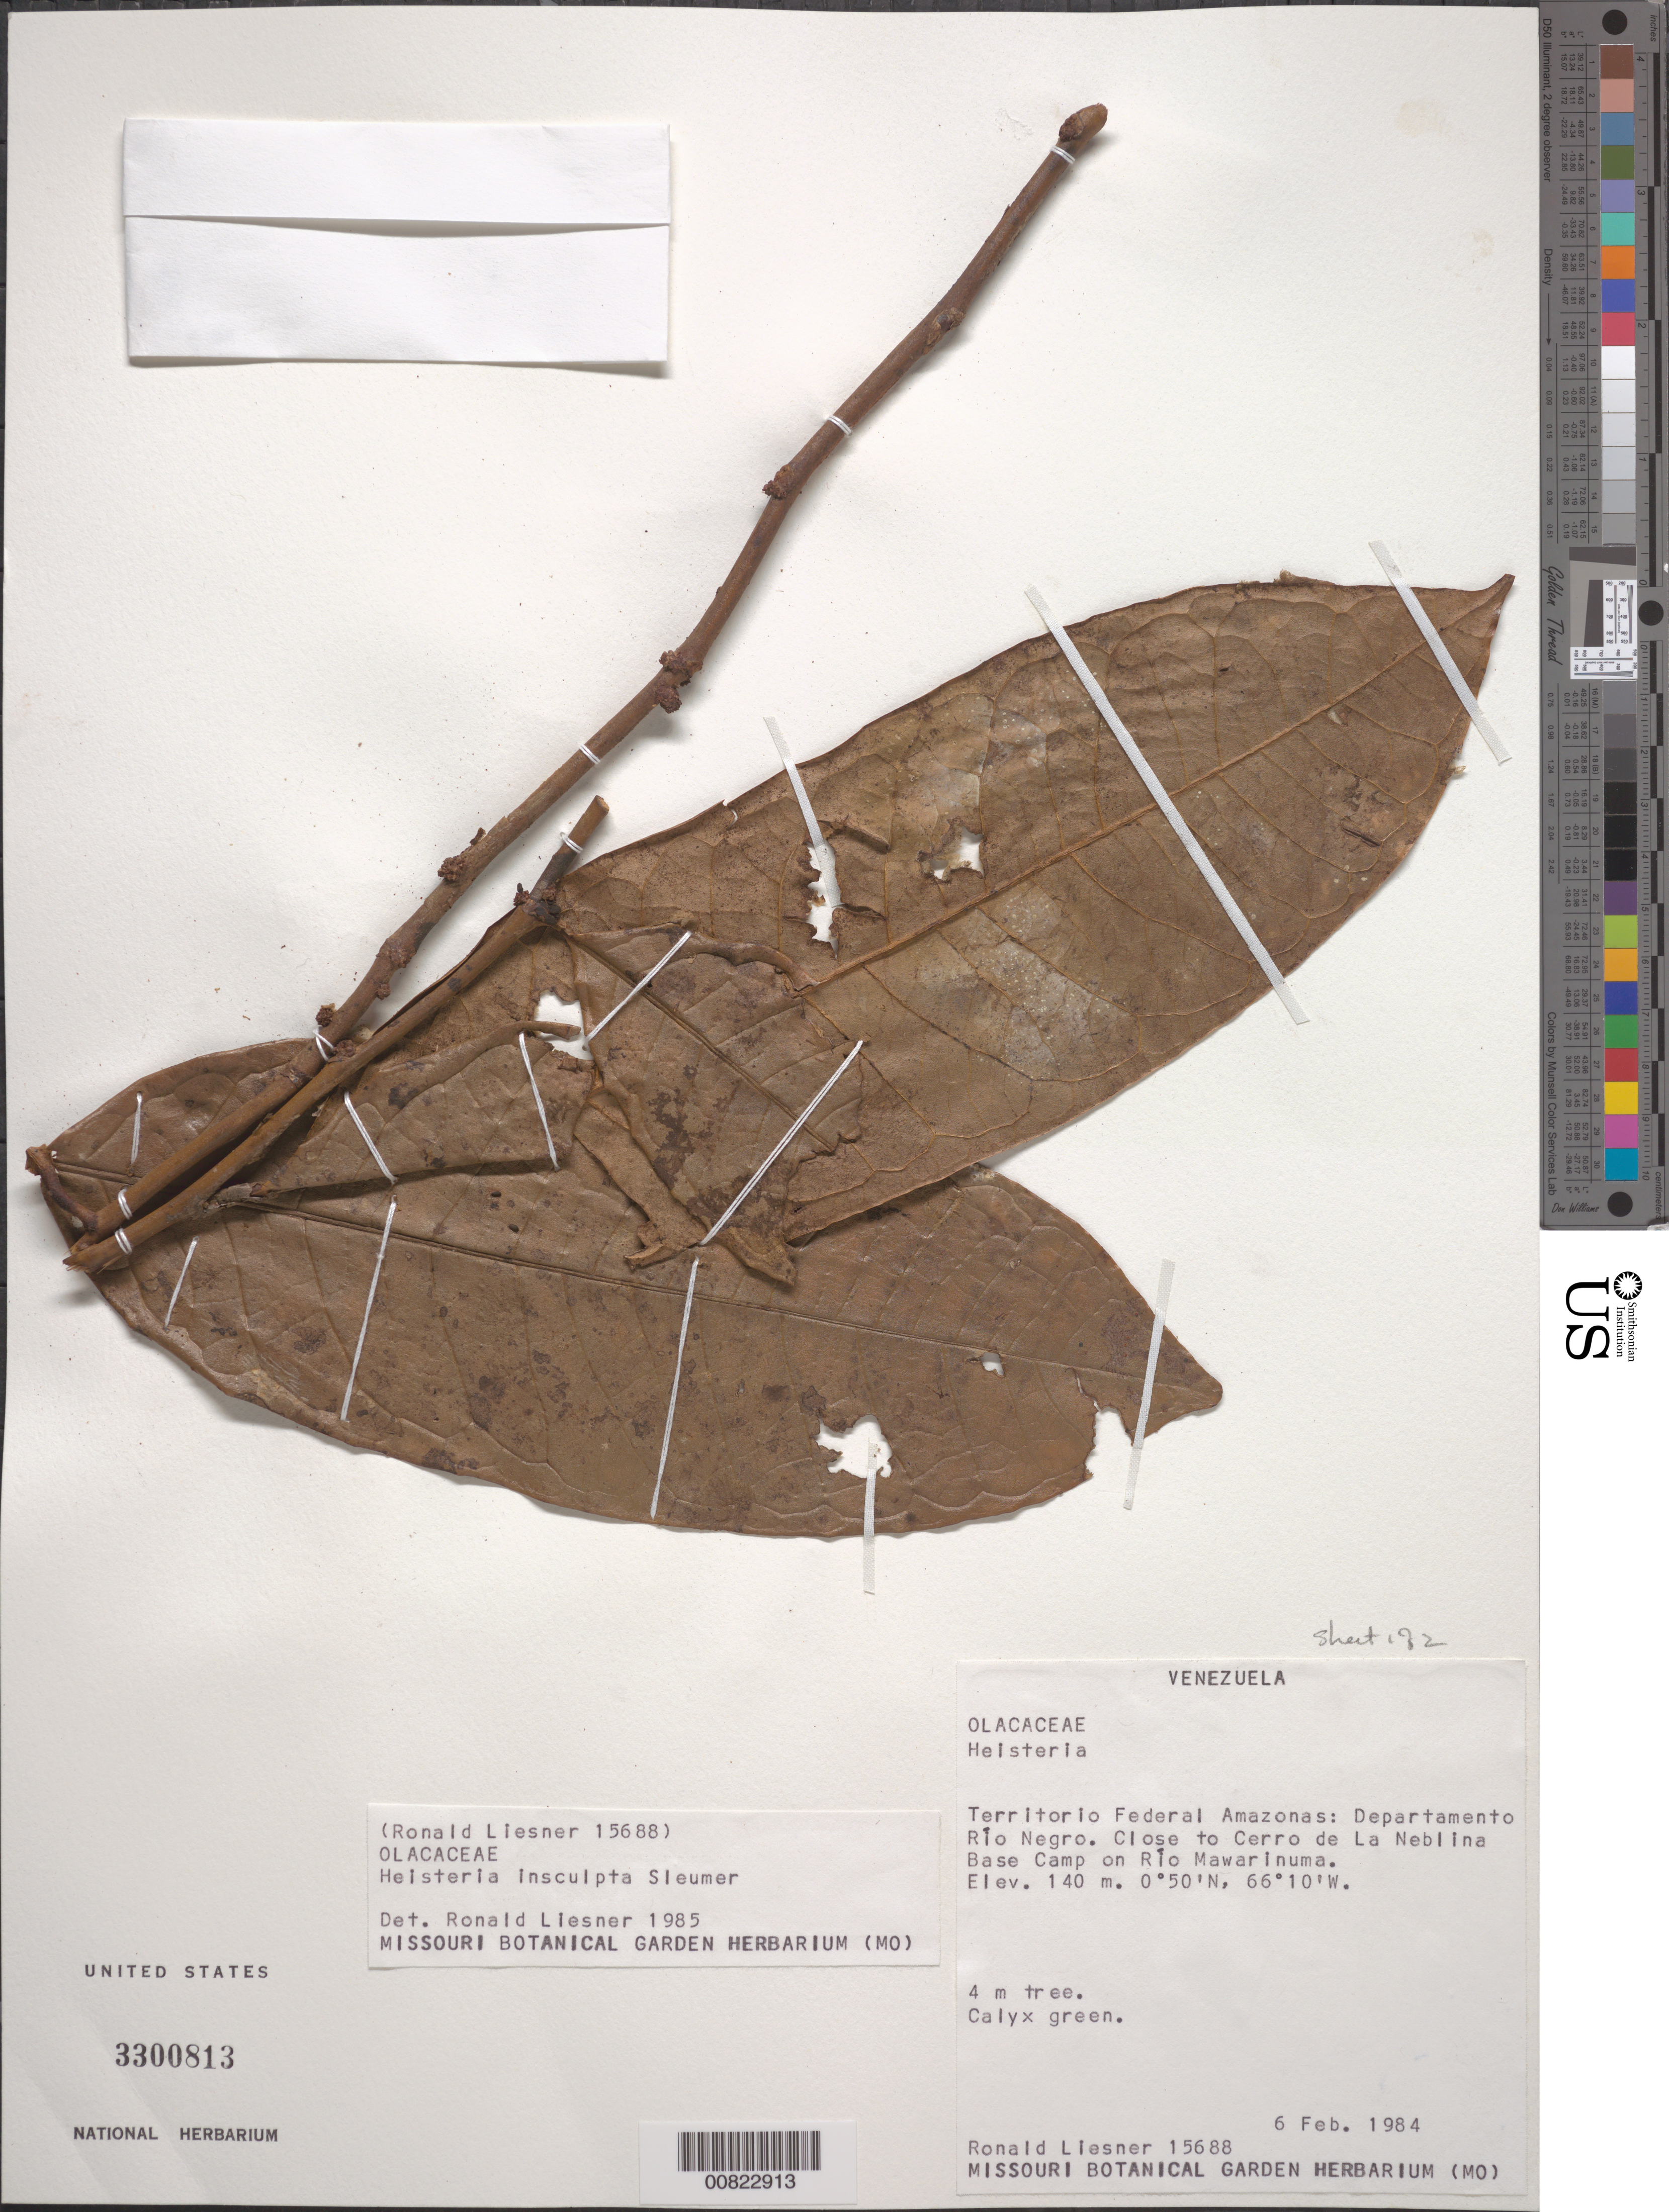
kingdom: Plantae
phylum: Tracheophyta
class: Magnoliopsida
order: Santalales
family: Erythropalaceae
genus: Heisteria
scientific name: Heisteria insculpta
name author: Sleumer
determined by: Liesner, R. L.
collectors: R. L. Liesner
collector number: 15688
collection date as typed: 6-Feb-84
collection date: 1984-02-06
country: Venezuela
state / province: Amazonas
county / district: Río Negro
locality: Cerro de La Neblina Base Camp, close to, on Río Mawarinuma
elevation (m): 140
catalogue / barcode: US 3300813